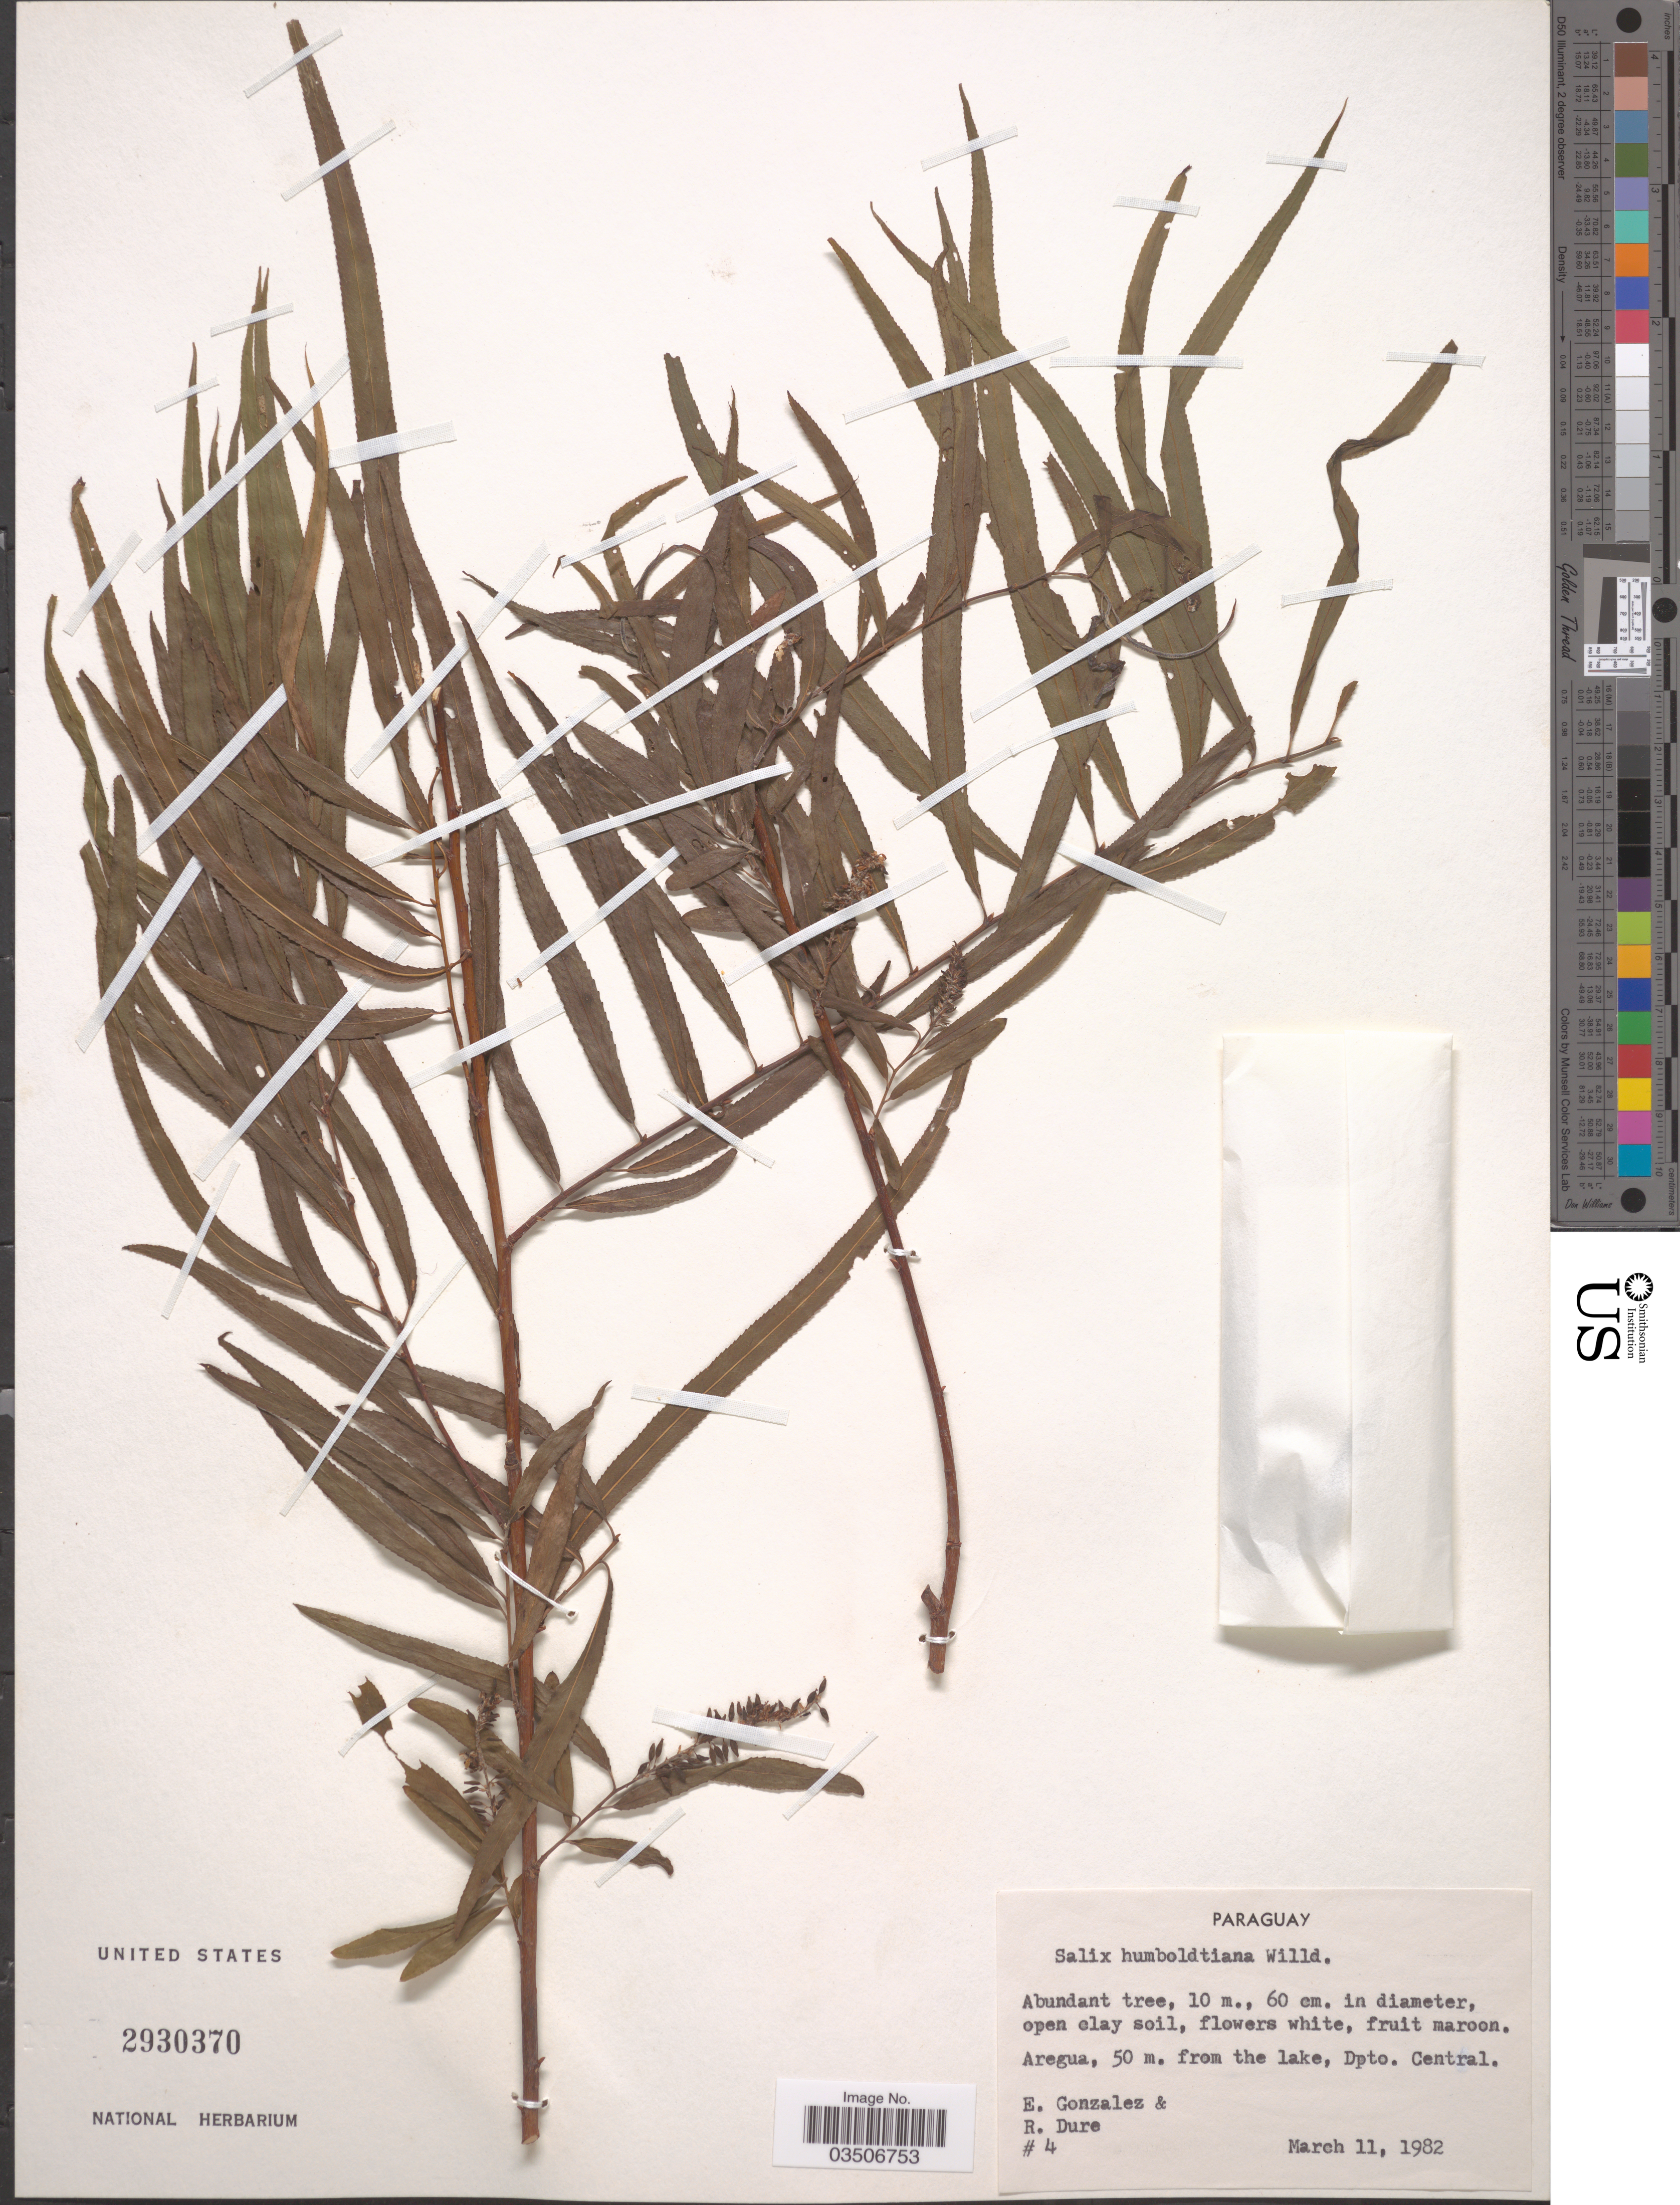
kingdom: Plantae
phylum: Tracheophyta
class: Magnoliopsida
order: Malpighiales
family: Salicaceae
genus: Salix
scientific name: Salix humboldtiana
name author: Willd.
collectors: E. Gonzalez & R. Duré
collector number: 4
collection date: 1982-03-11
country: Paraguay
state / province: Central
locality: Aregua, 50 m. from the lake, Dpto. Central.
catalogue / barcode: US 2930370